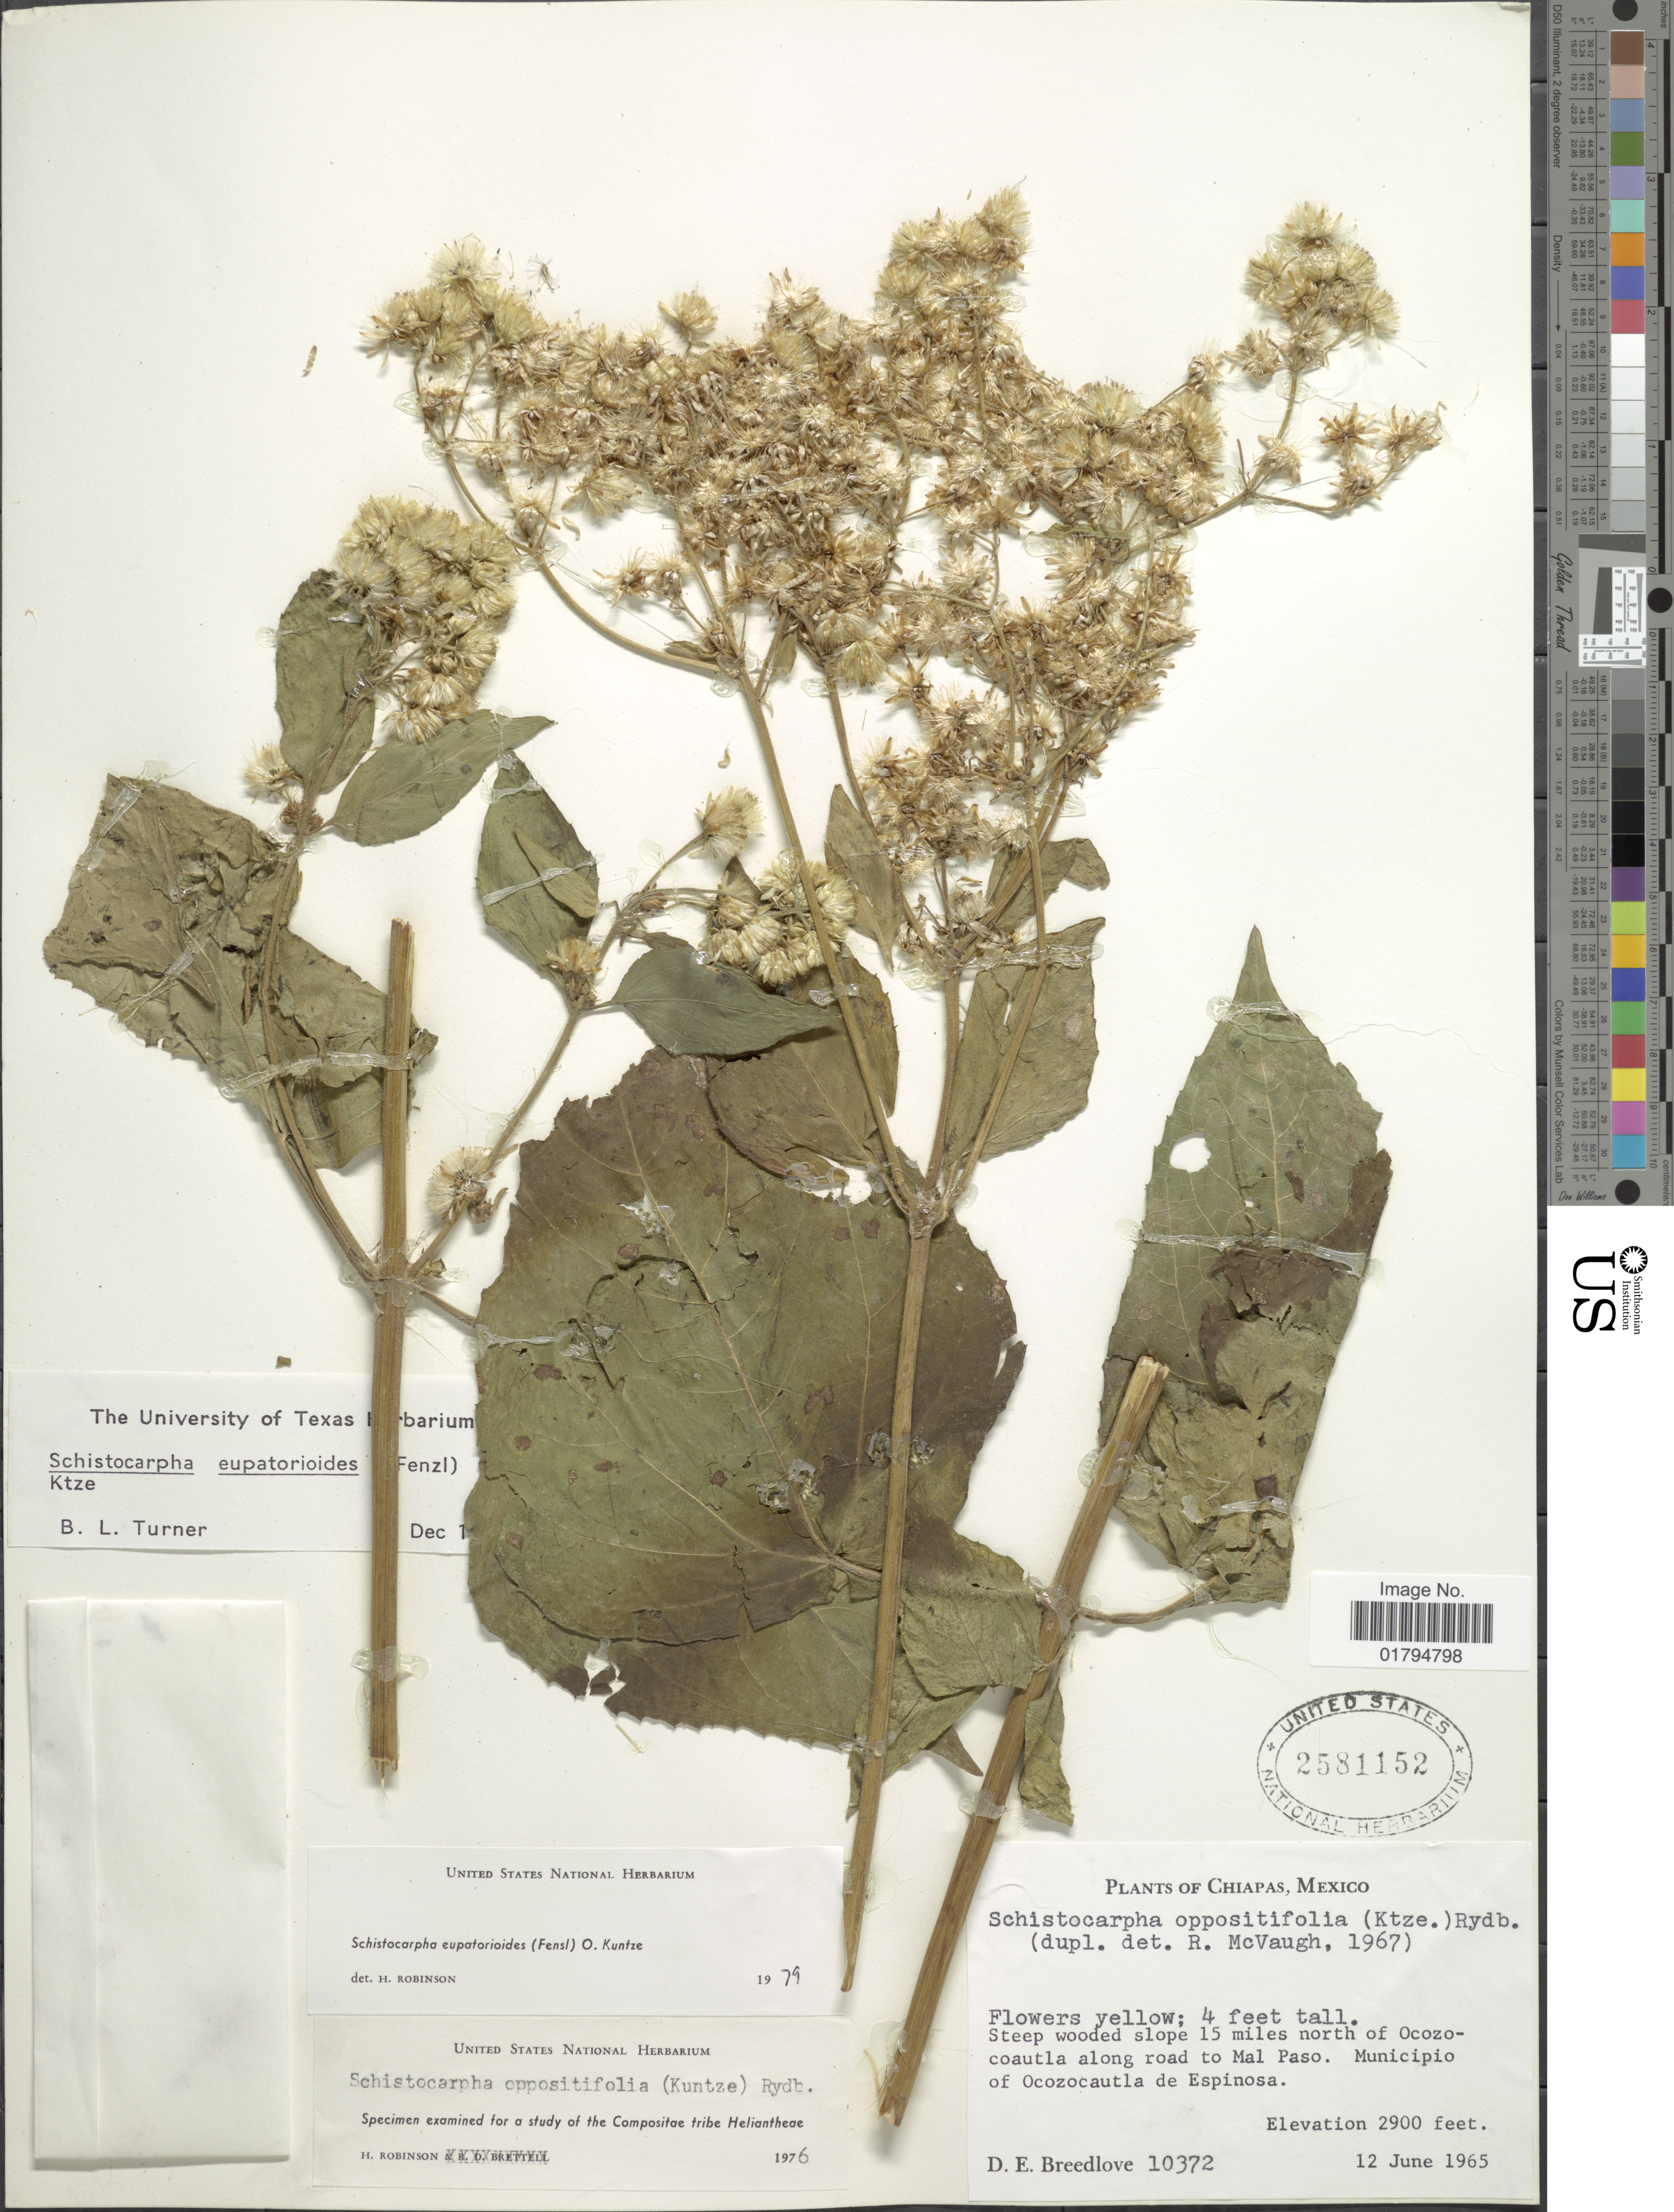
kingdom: Plantae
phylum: Tracheophyta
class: Magnoliopsida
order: Asterales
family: Asteraceae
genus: Schistocarpha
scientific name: Schistocarpha eupatorioides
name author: (Fenzl) Kuntze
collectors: D. E. Breedlove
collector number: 10372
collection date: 1965-06-12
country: Mexico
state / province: Chiapas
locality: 15 miles north of Ocozocoautla along road to Mal Paso, Municipio de Ocozocautla de Espinosa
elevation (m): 884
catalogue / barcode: US 2581152